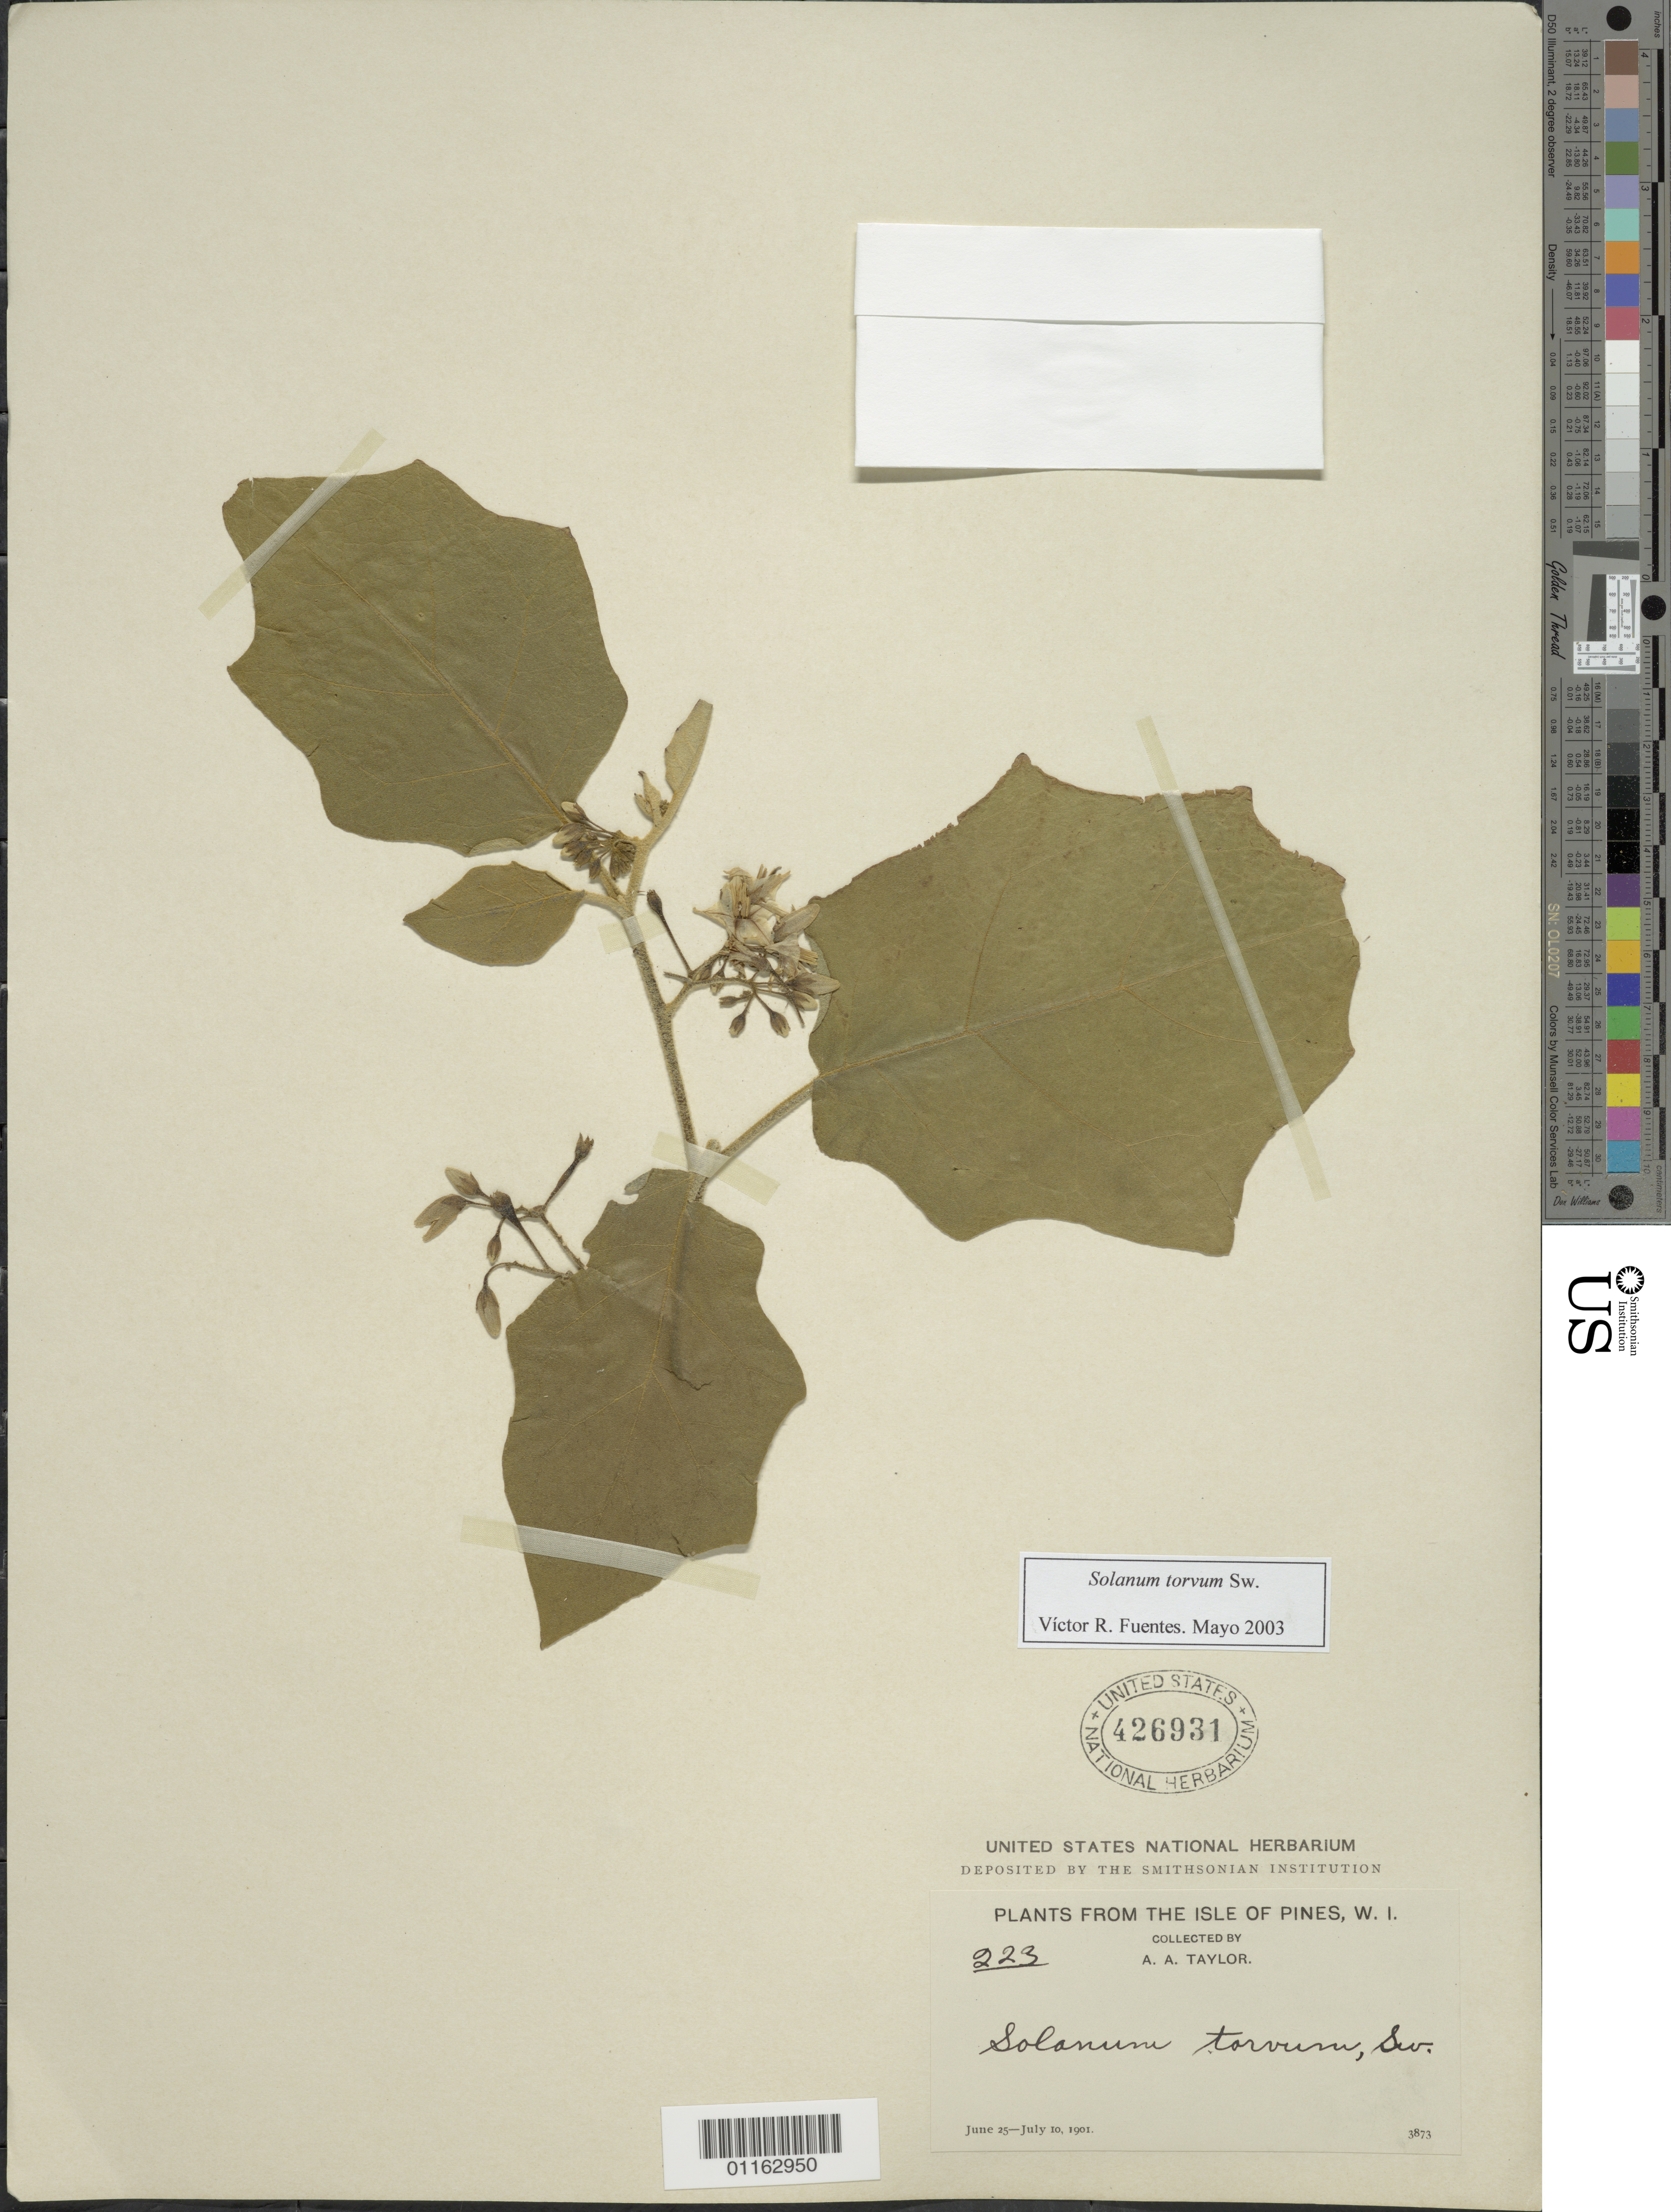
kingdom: Plantae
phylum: Tracheophyta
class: Magnoliopsida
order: Solanales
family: Solanaceae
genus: Solanum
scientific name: Solanum torvum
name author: Sw.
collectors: A. A. Taylor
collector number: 223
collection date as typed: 25 Jun 1901 to 10 Jul 1901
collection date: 1901-06-25/1901-07-10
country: Cuba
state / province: Isla de la Juventud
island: Isla de la Juventud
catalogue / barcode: US 426931